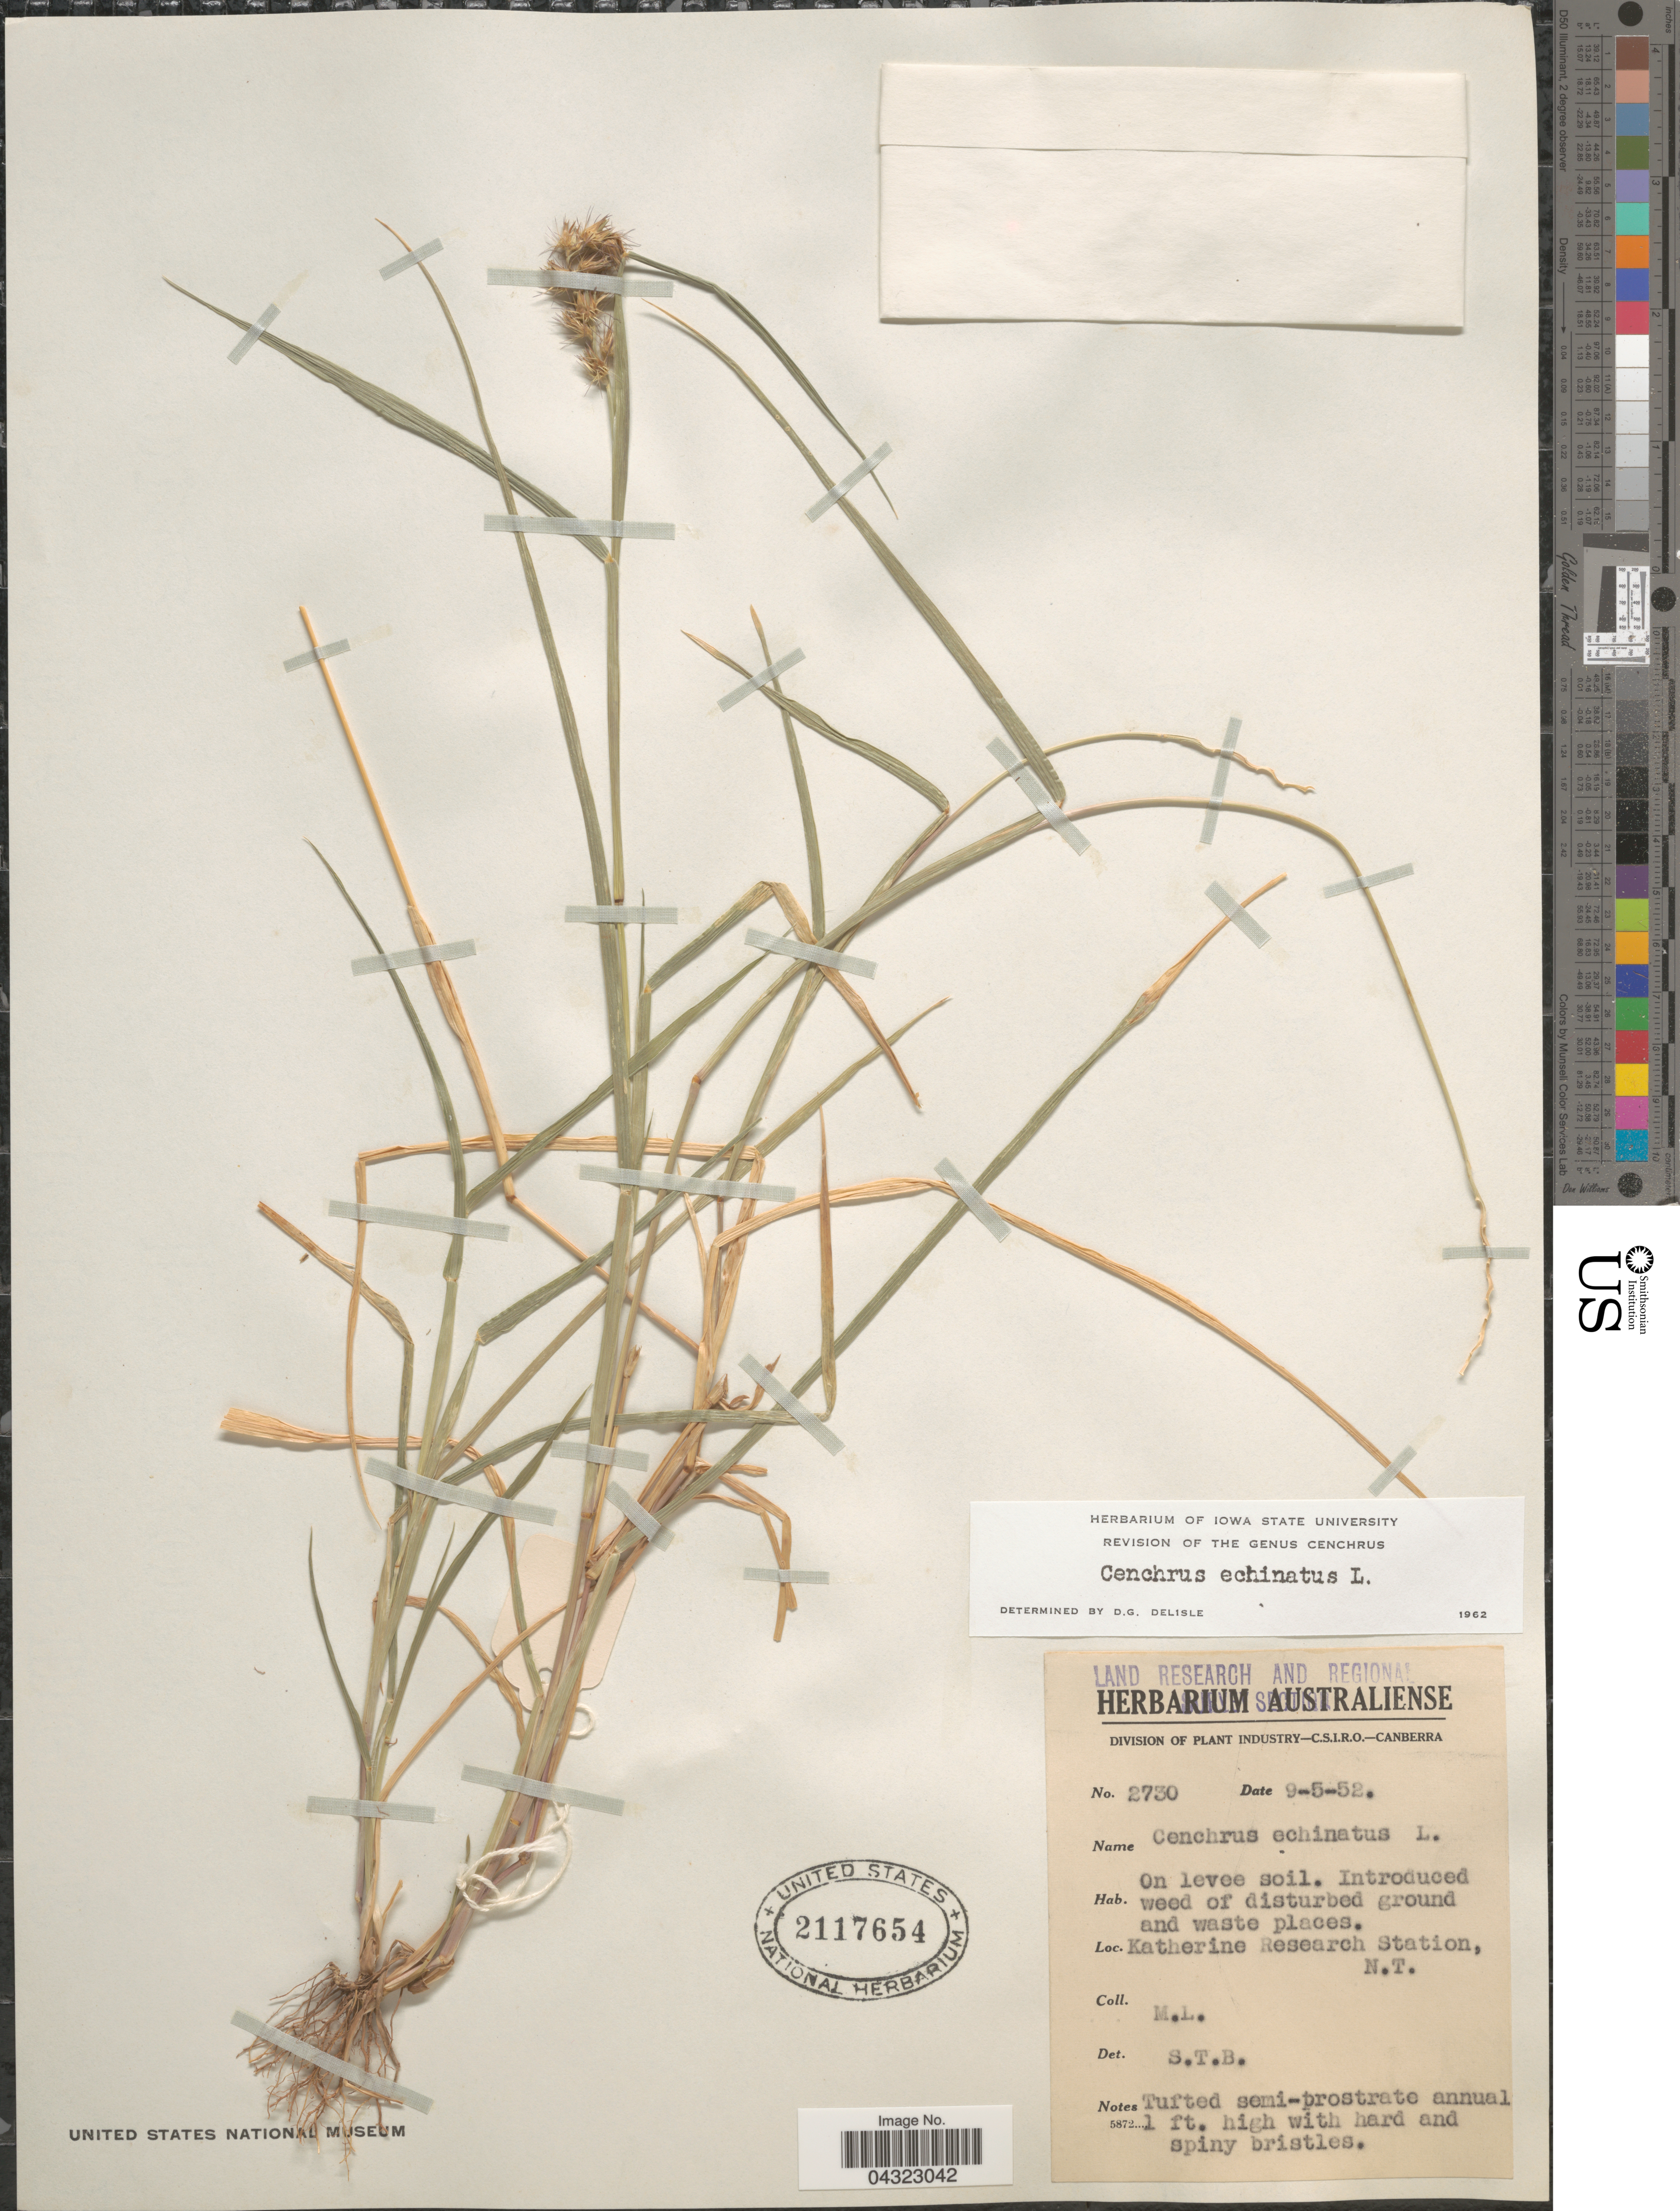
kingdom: Plantae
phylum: Tracheophyta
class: Liliopsida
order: Poales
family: Poaceae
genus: Cenchrus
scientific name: Cenchrus echinatus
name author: L.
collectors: M. L.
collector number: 2730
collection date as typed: Transcribed d/m/y: 9/5/52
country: Australia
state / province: Northern Territory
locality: Land Research and Regional Survey Section. Katherine Research Station.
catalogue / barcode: US 2117654